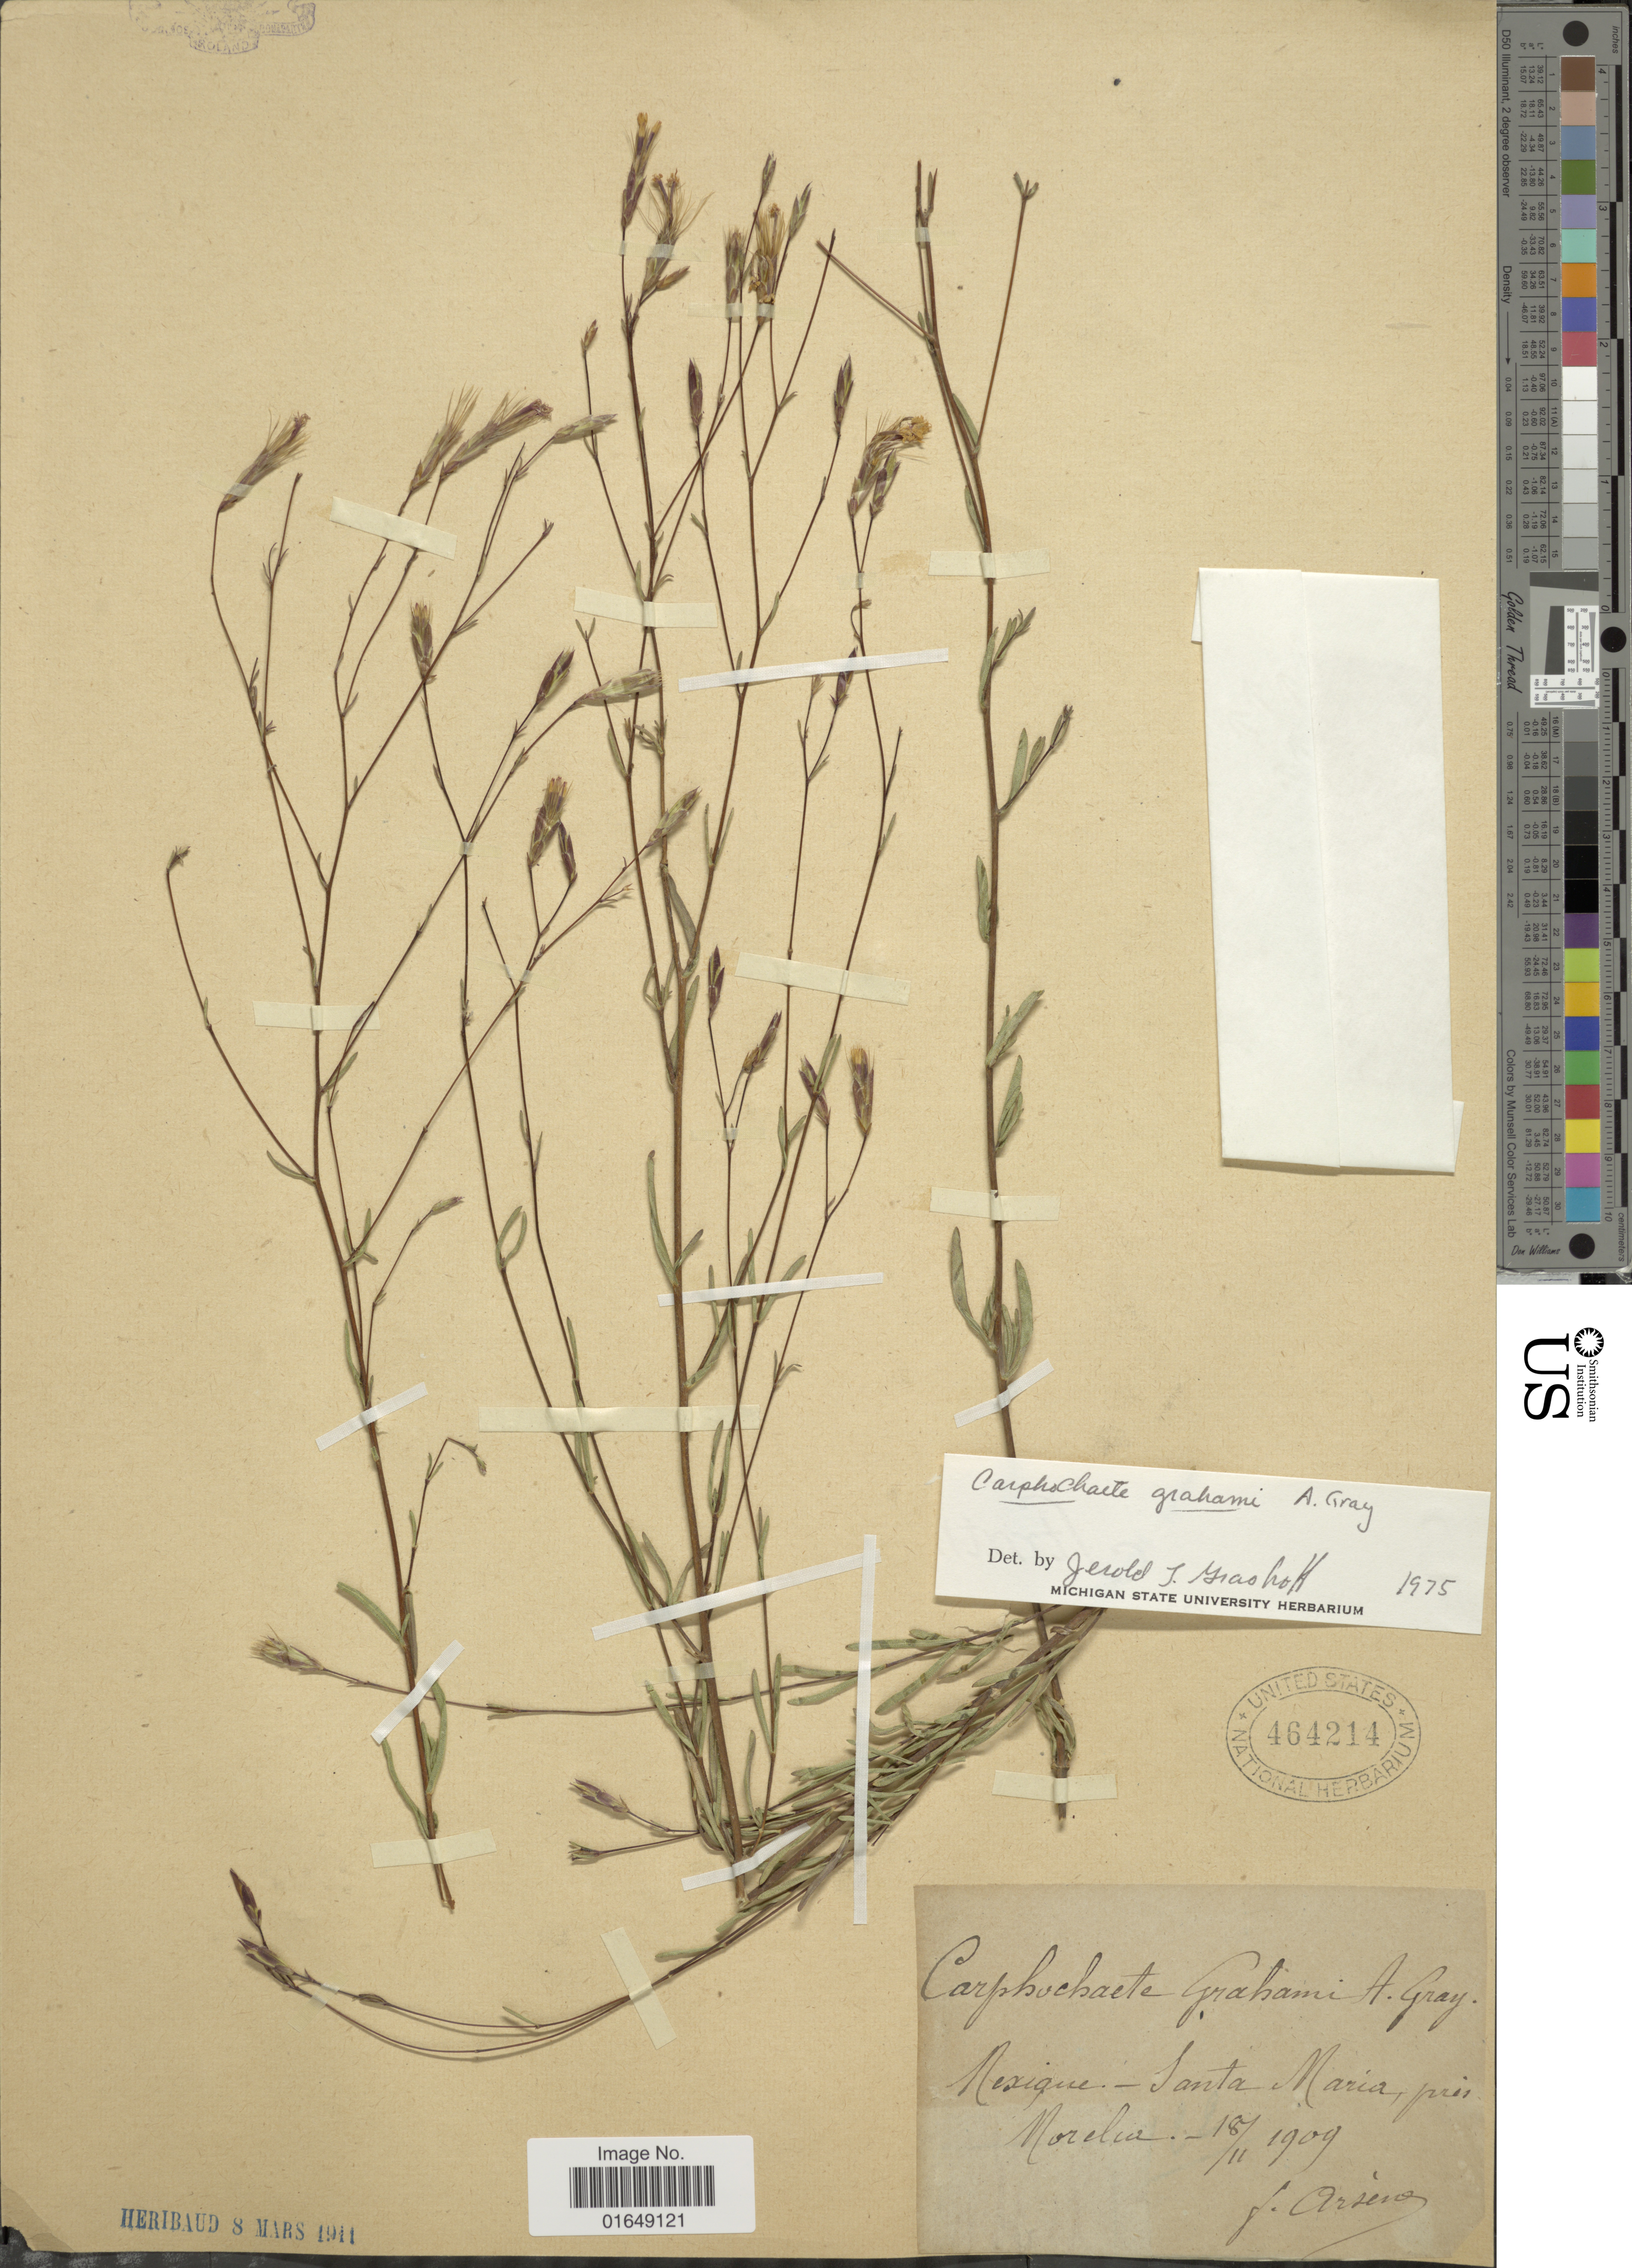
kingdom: Plantae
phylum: Tracheophyta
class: Magnoliopsida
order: Asterales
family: Asteraceae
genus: Carphochaete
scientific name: Carphochaete grahamii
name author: A. Gray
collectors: F. Arsène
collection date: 1909-11-18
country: Mexico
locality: Santa Maria, pres Morelia.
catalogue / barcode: US 464214